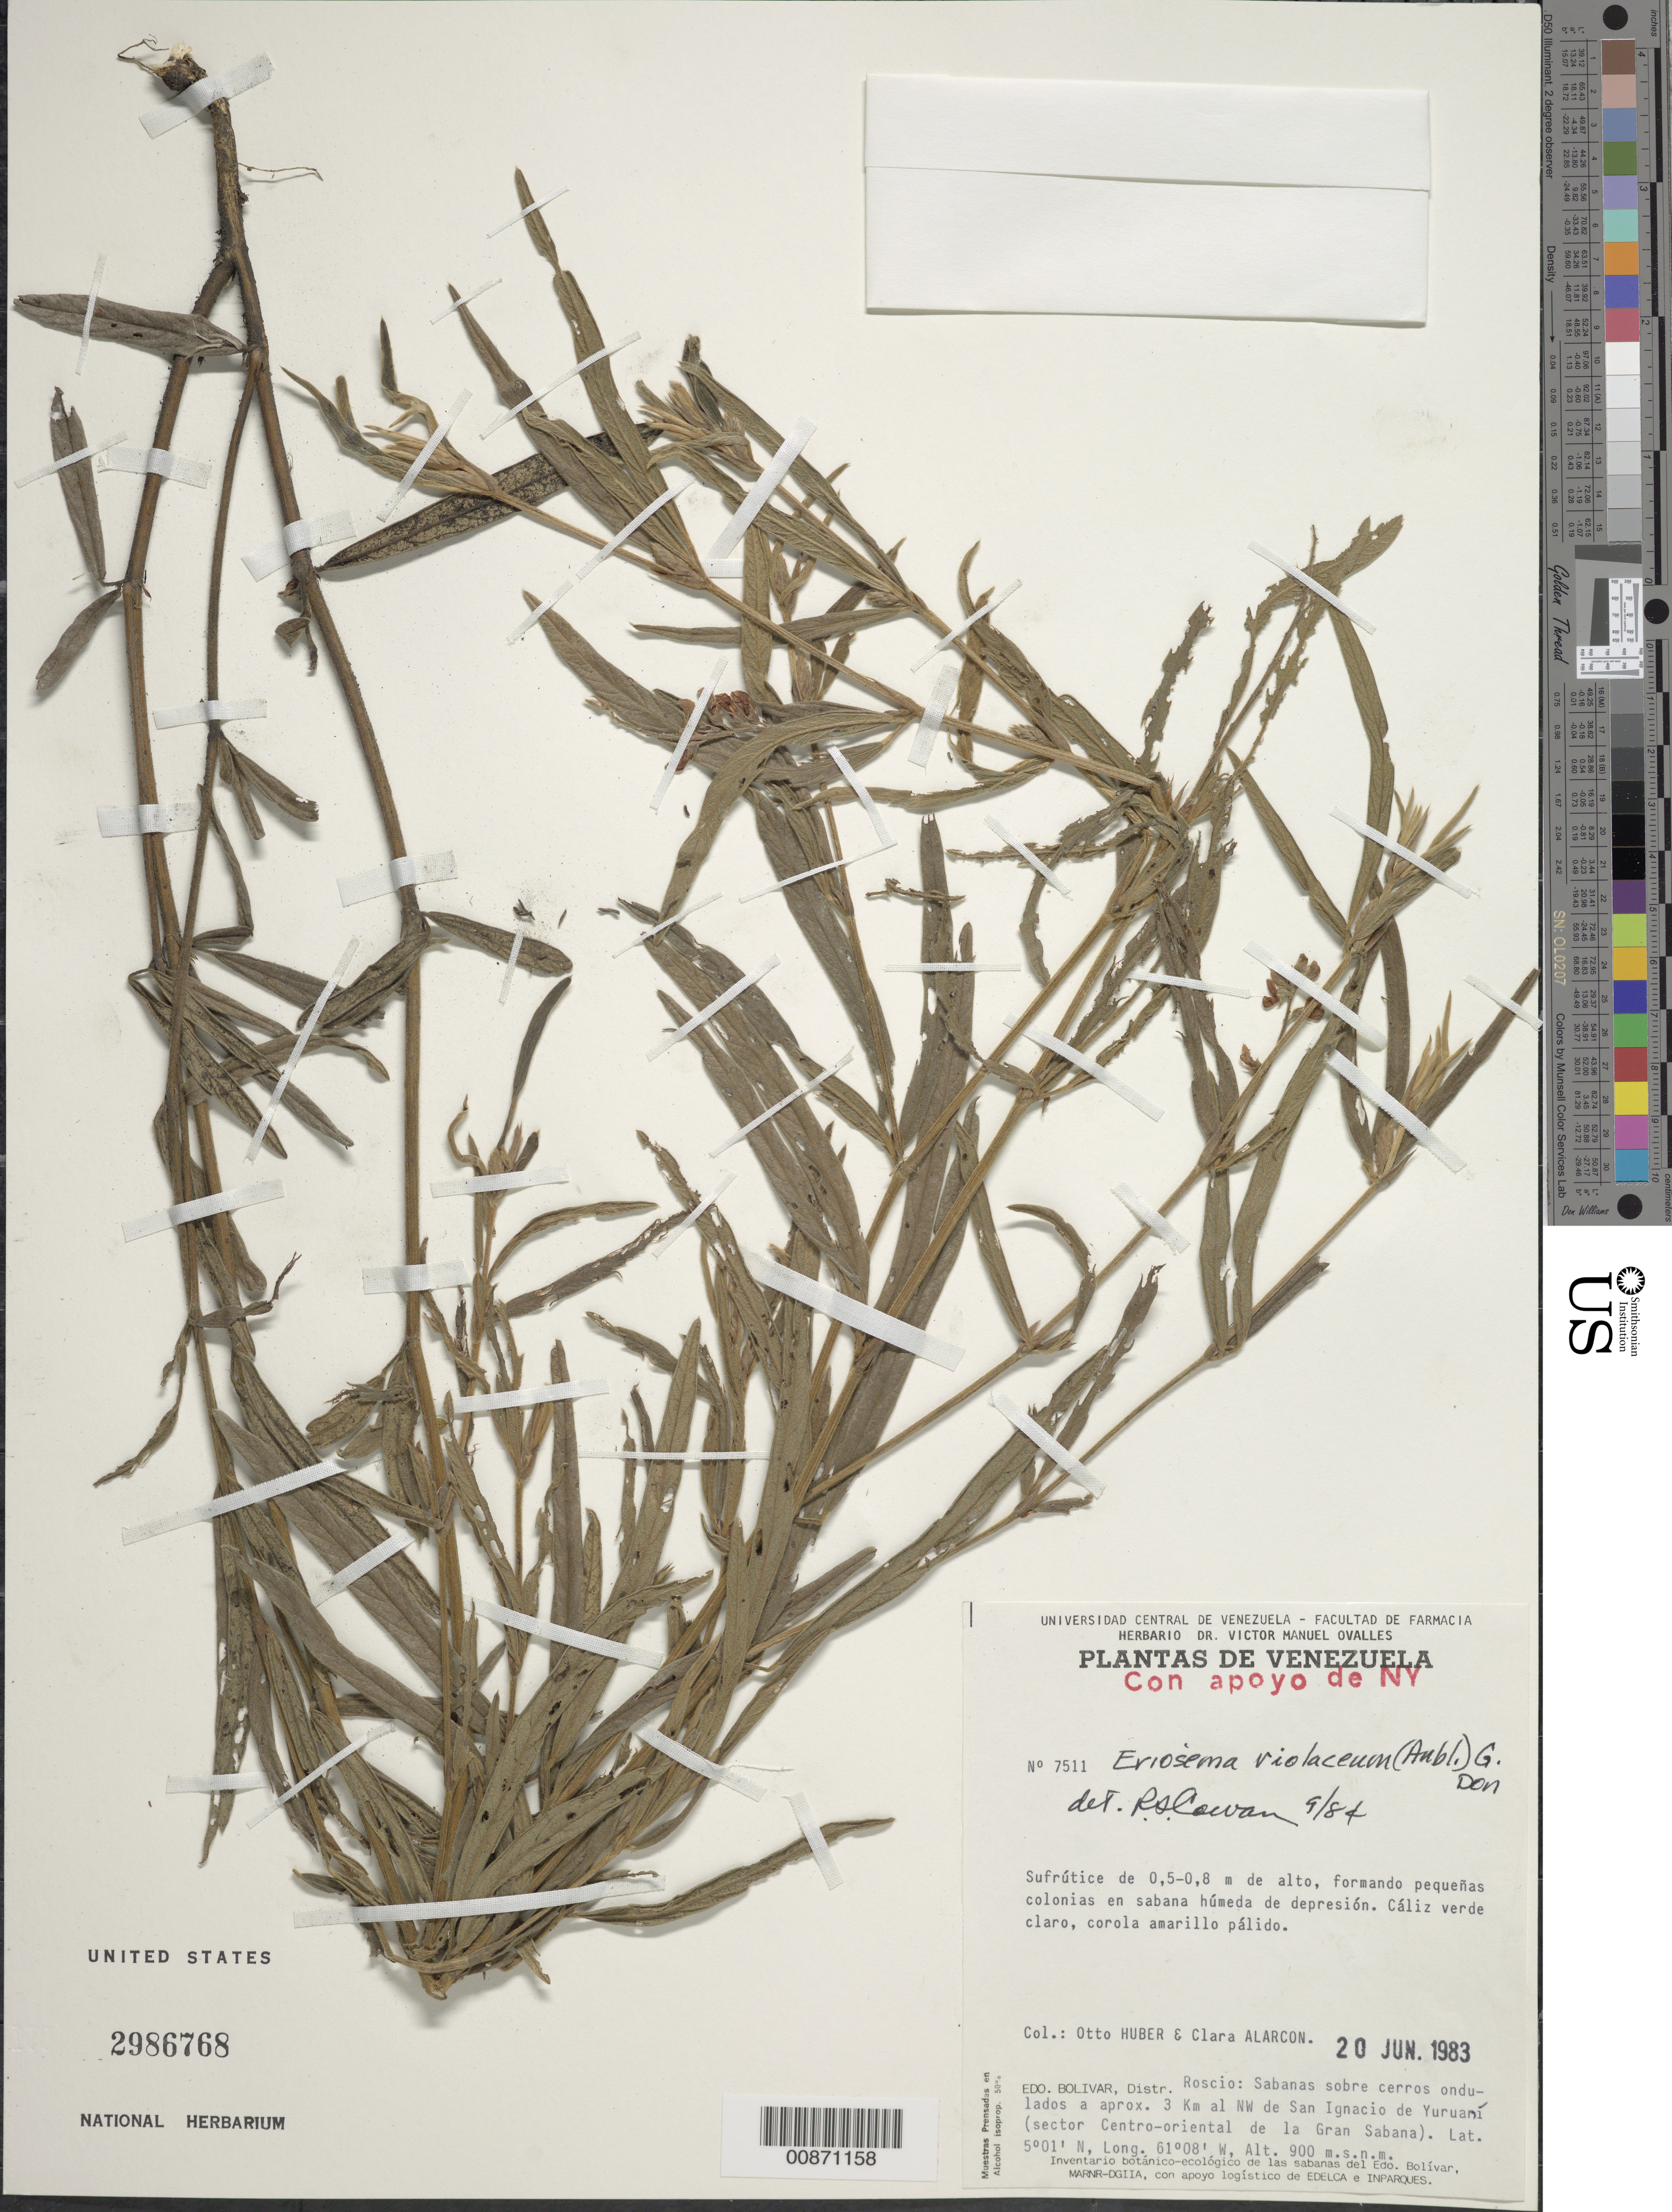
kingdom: Plantae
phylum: Tracheophyta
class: Magnoliopsida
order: Fabales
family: Fabaceae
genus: Eriosema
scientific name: Eriosema violaceum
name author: (Aubl.) G. Don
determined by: Cowan, R. S.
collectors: O. Huber & C. Alarcon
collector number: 7551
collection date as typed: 20-Jun-83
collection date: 1983-06-20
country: Venezuela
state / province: Bolívar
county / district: Roscio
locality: San Ignacio de Yuruaní, aprox. 3 km al NW, (sector Centro-oriental de la Gran Sabana)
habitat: Sabanas sobre cerros ondulados; en sabana húmeda de depresion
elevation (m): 900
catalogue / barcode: US 2986768